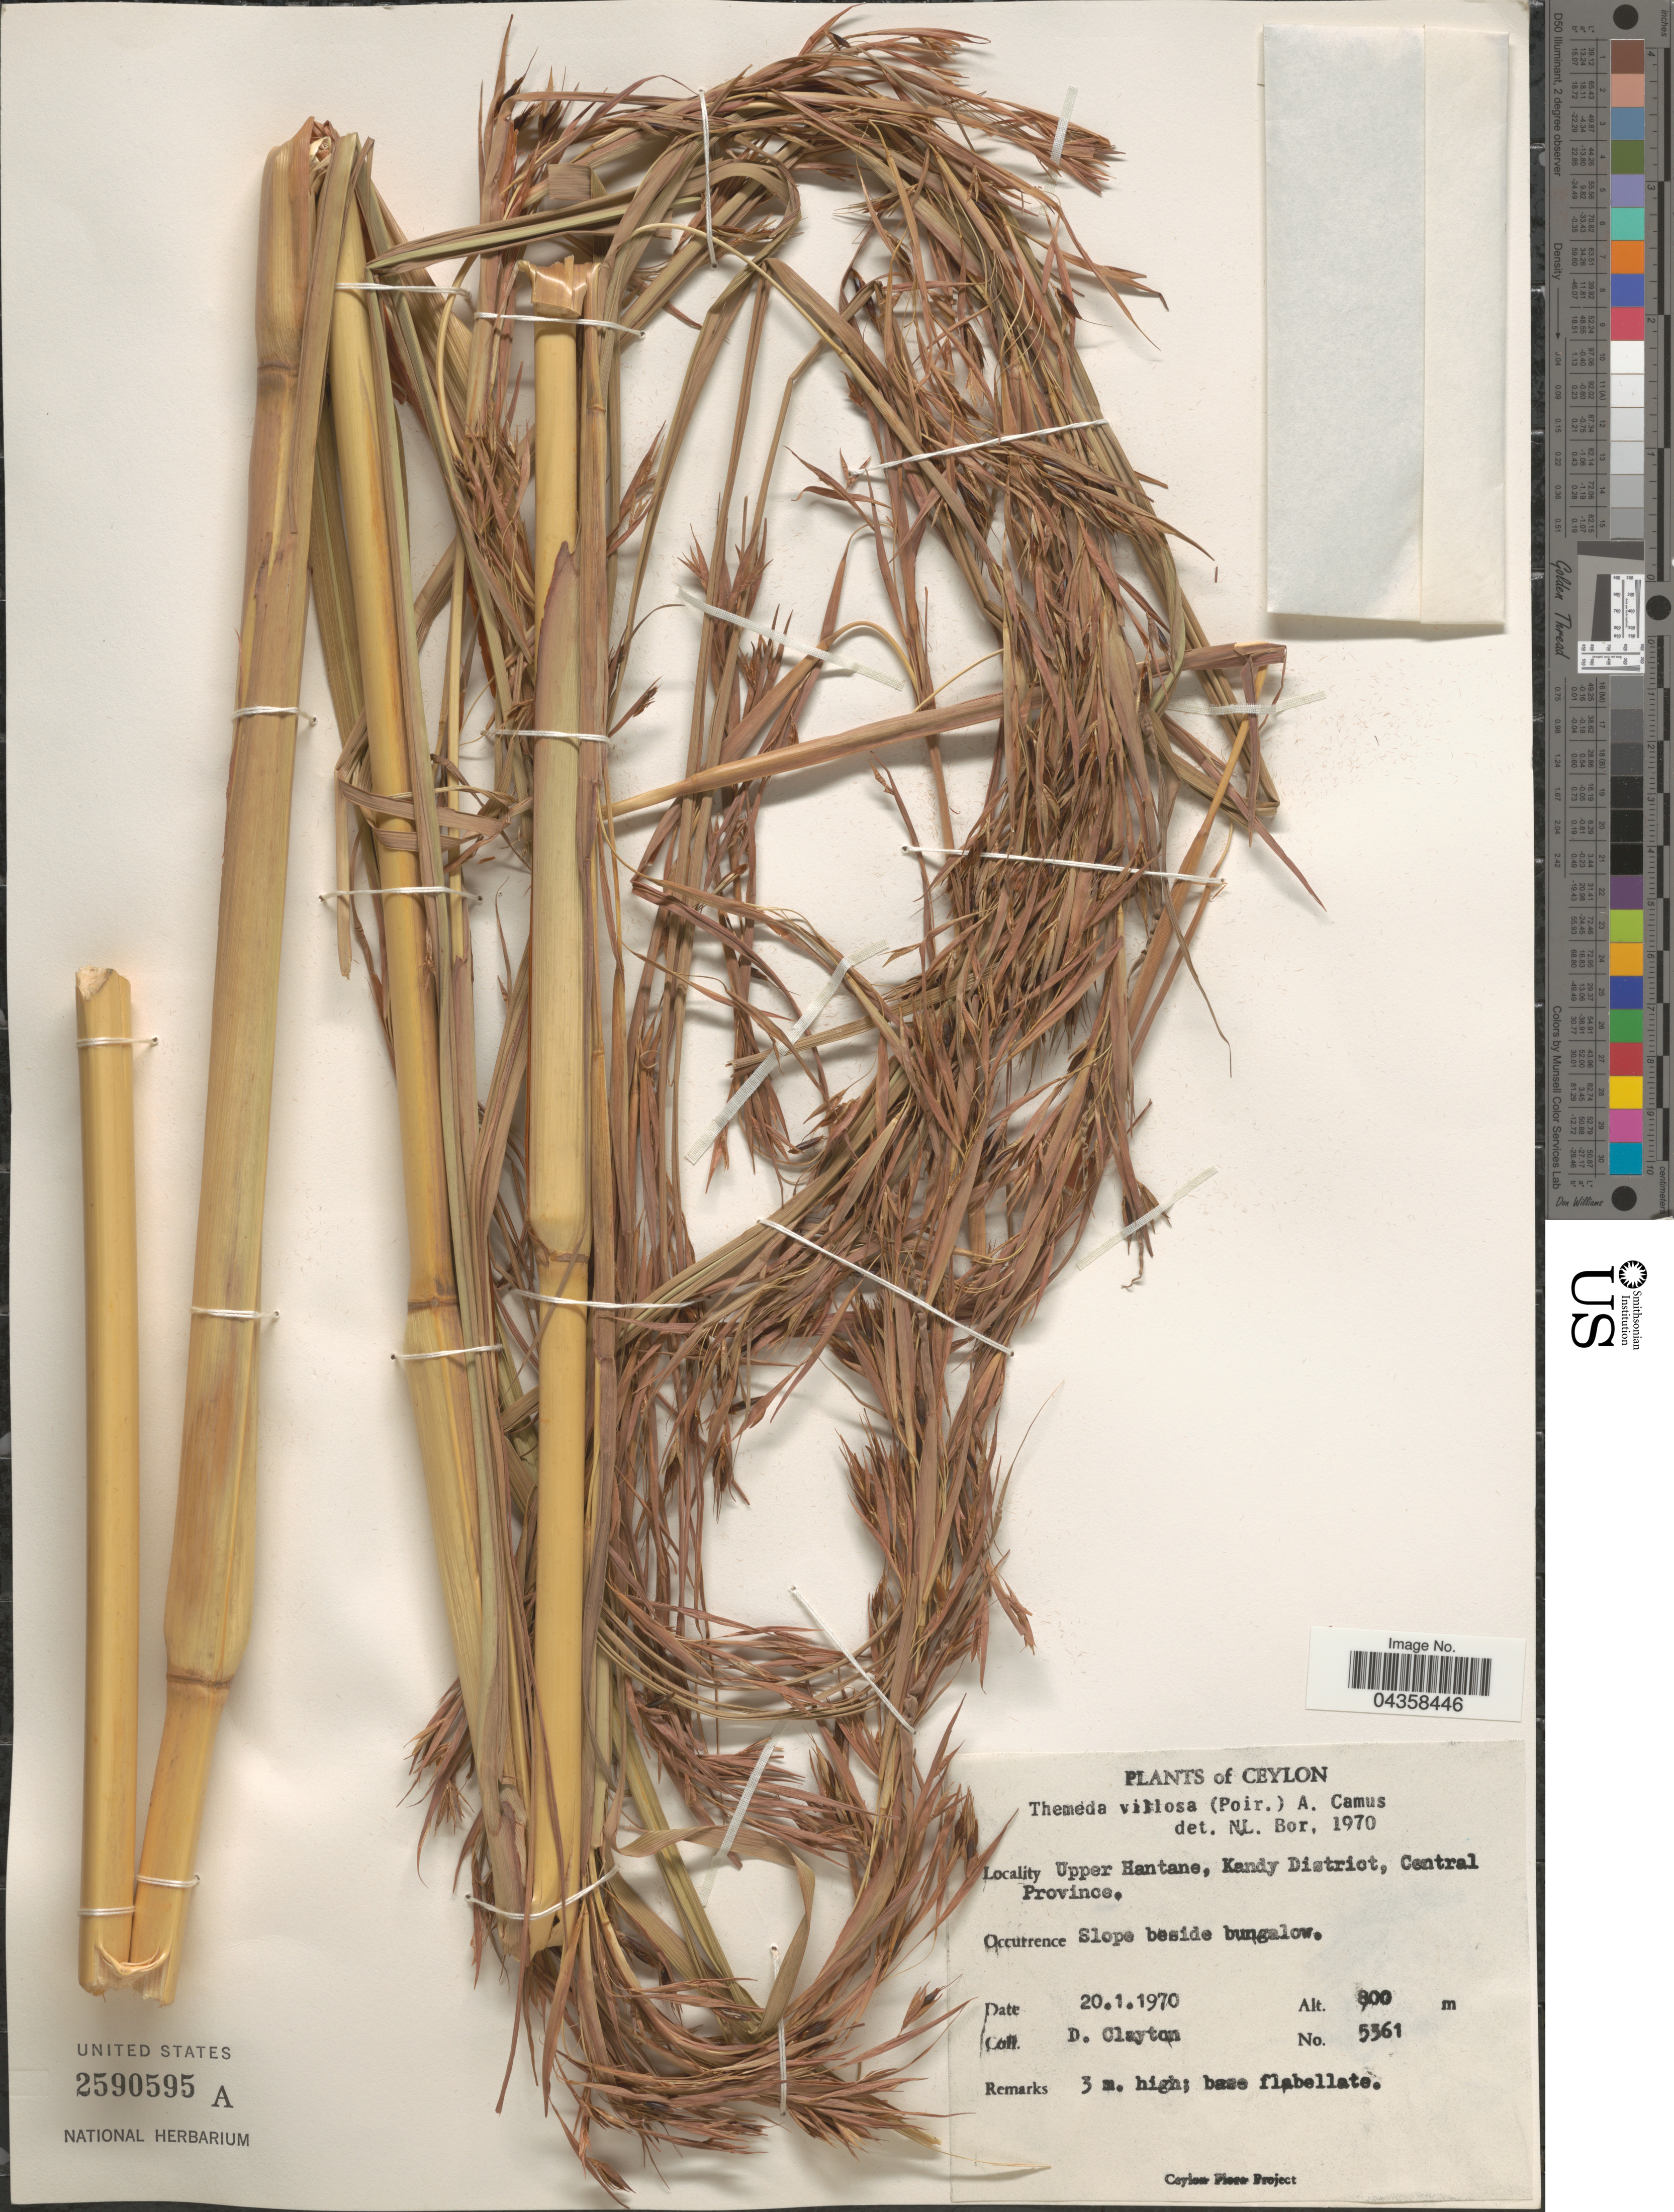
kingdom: Plantae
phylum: Tracheophyta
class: Liliopsida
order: Poales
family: Poaceae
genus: Themeda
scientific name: Themeda villosa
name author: (Lam.) A. Camus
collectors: D. Clayton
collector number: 5361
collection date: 1970-01-20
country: Sri Lanka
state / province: Central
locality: Ceylon. Upper Hantane, Kandy District. Slope beside bungalow.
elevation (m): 800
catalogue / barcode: US 2590595A